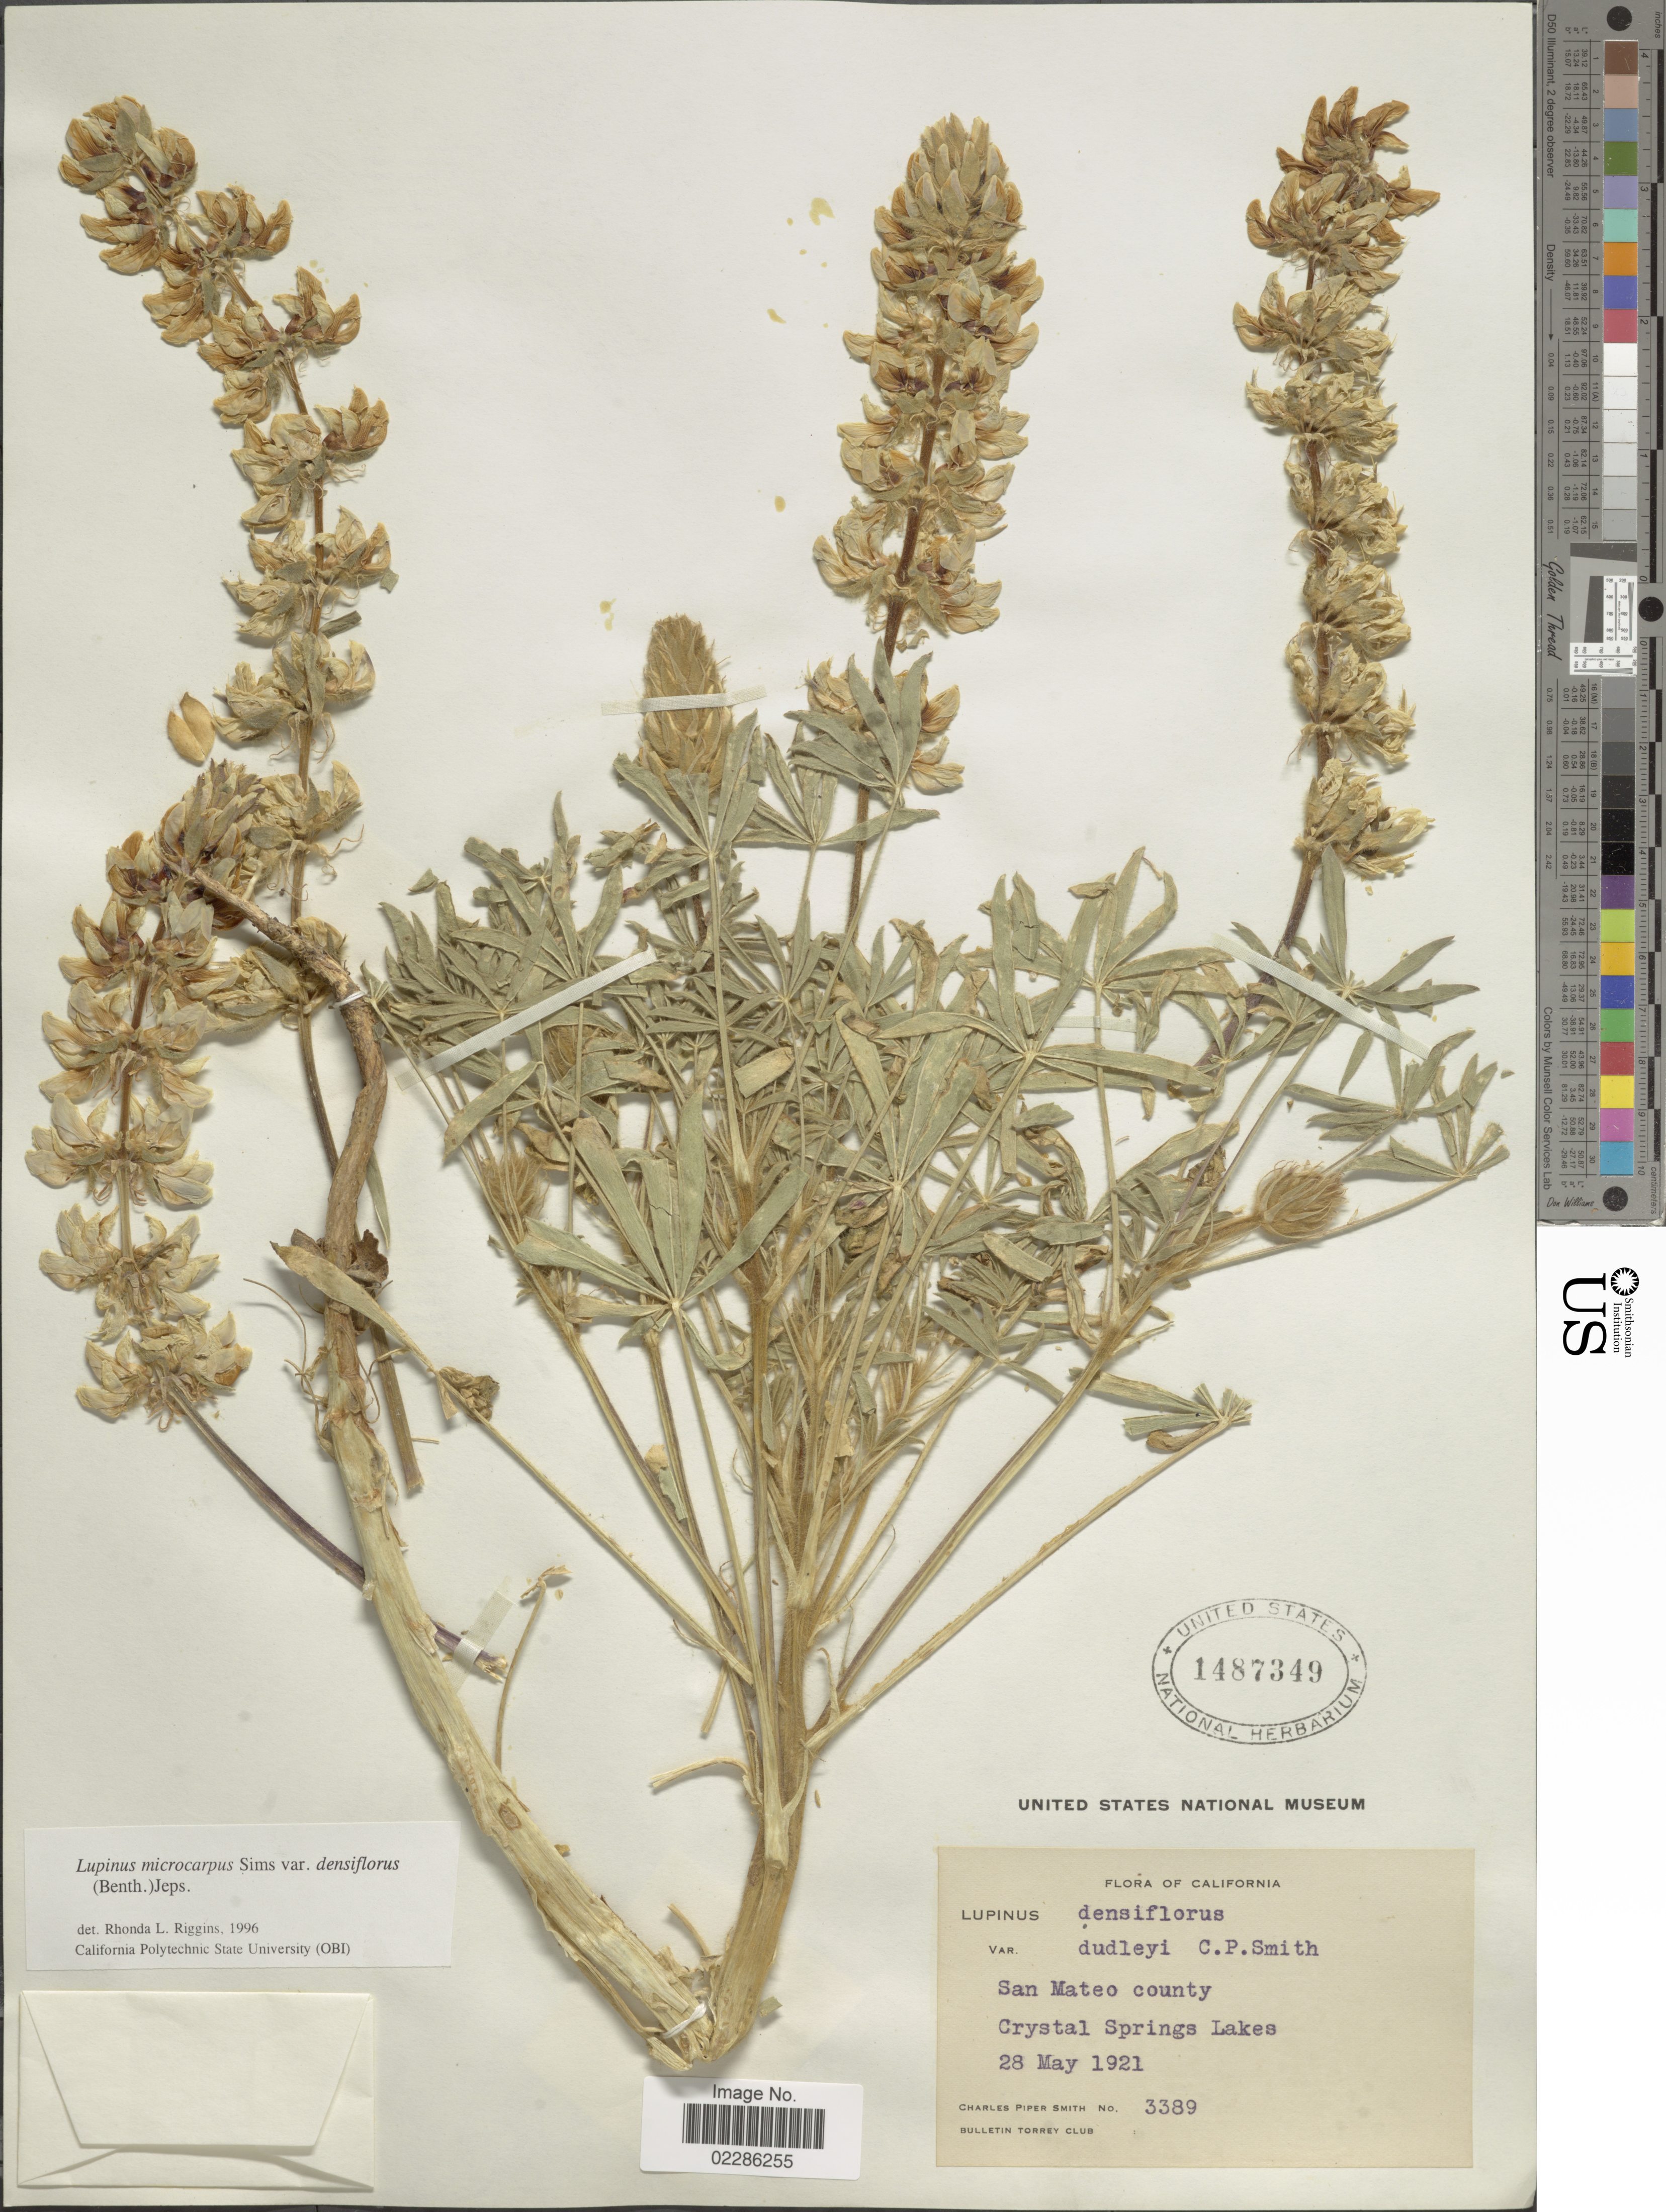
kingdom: Plantae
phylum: Tracheophyta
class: Magnoliopsida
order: Fabales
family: Fabaceae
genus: Lupinus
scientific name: Lupinus microcarpus var. densiflorus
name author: (Benth.) Jeps.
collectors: C. P. Smith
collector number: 3389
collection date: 1921-05-28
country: United States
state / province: California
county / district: San Mateo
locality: San Mateo county, crystal Springs Lakes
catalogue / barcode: US 1487349